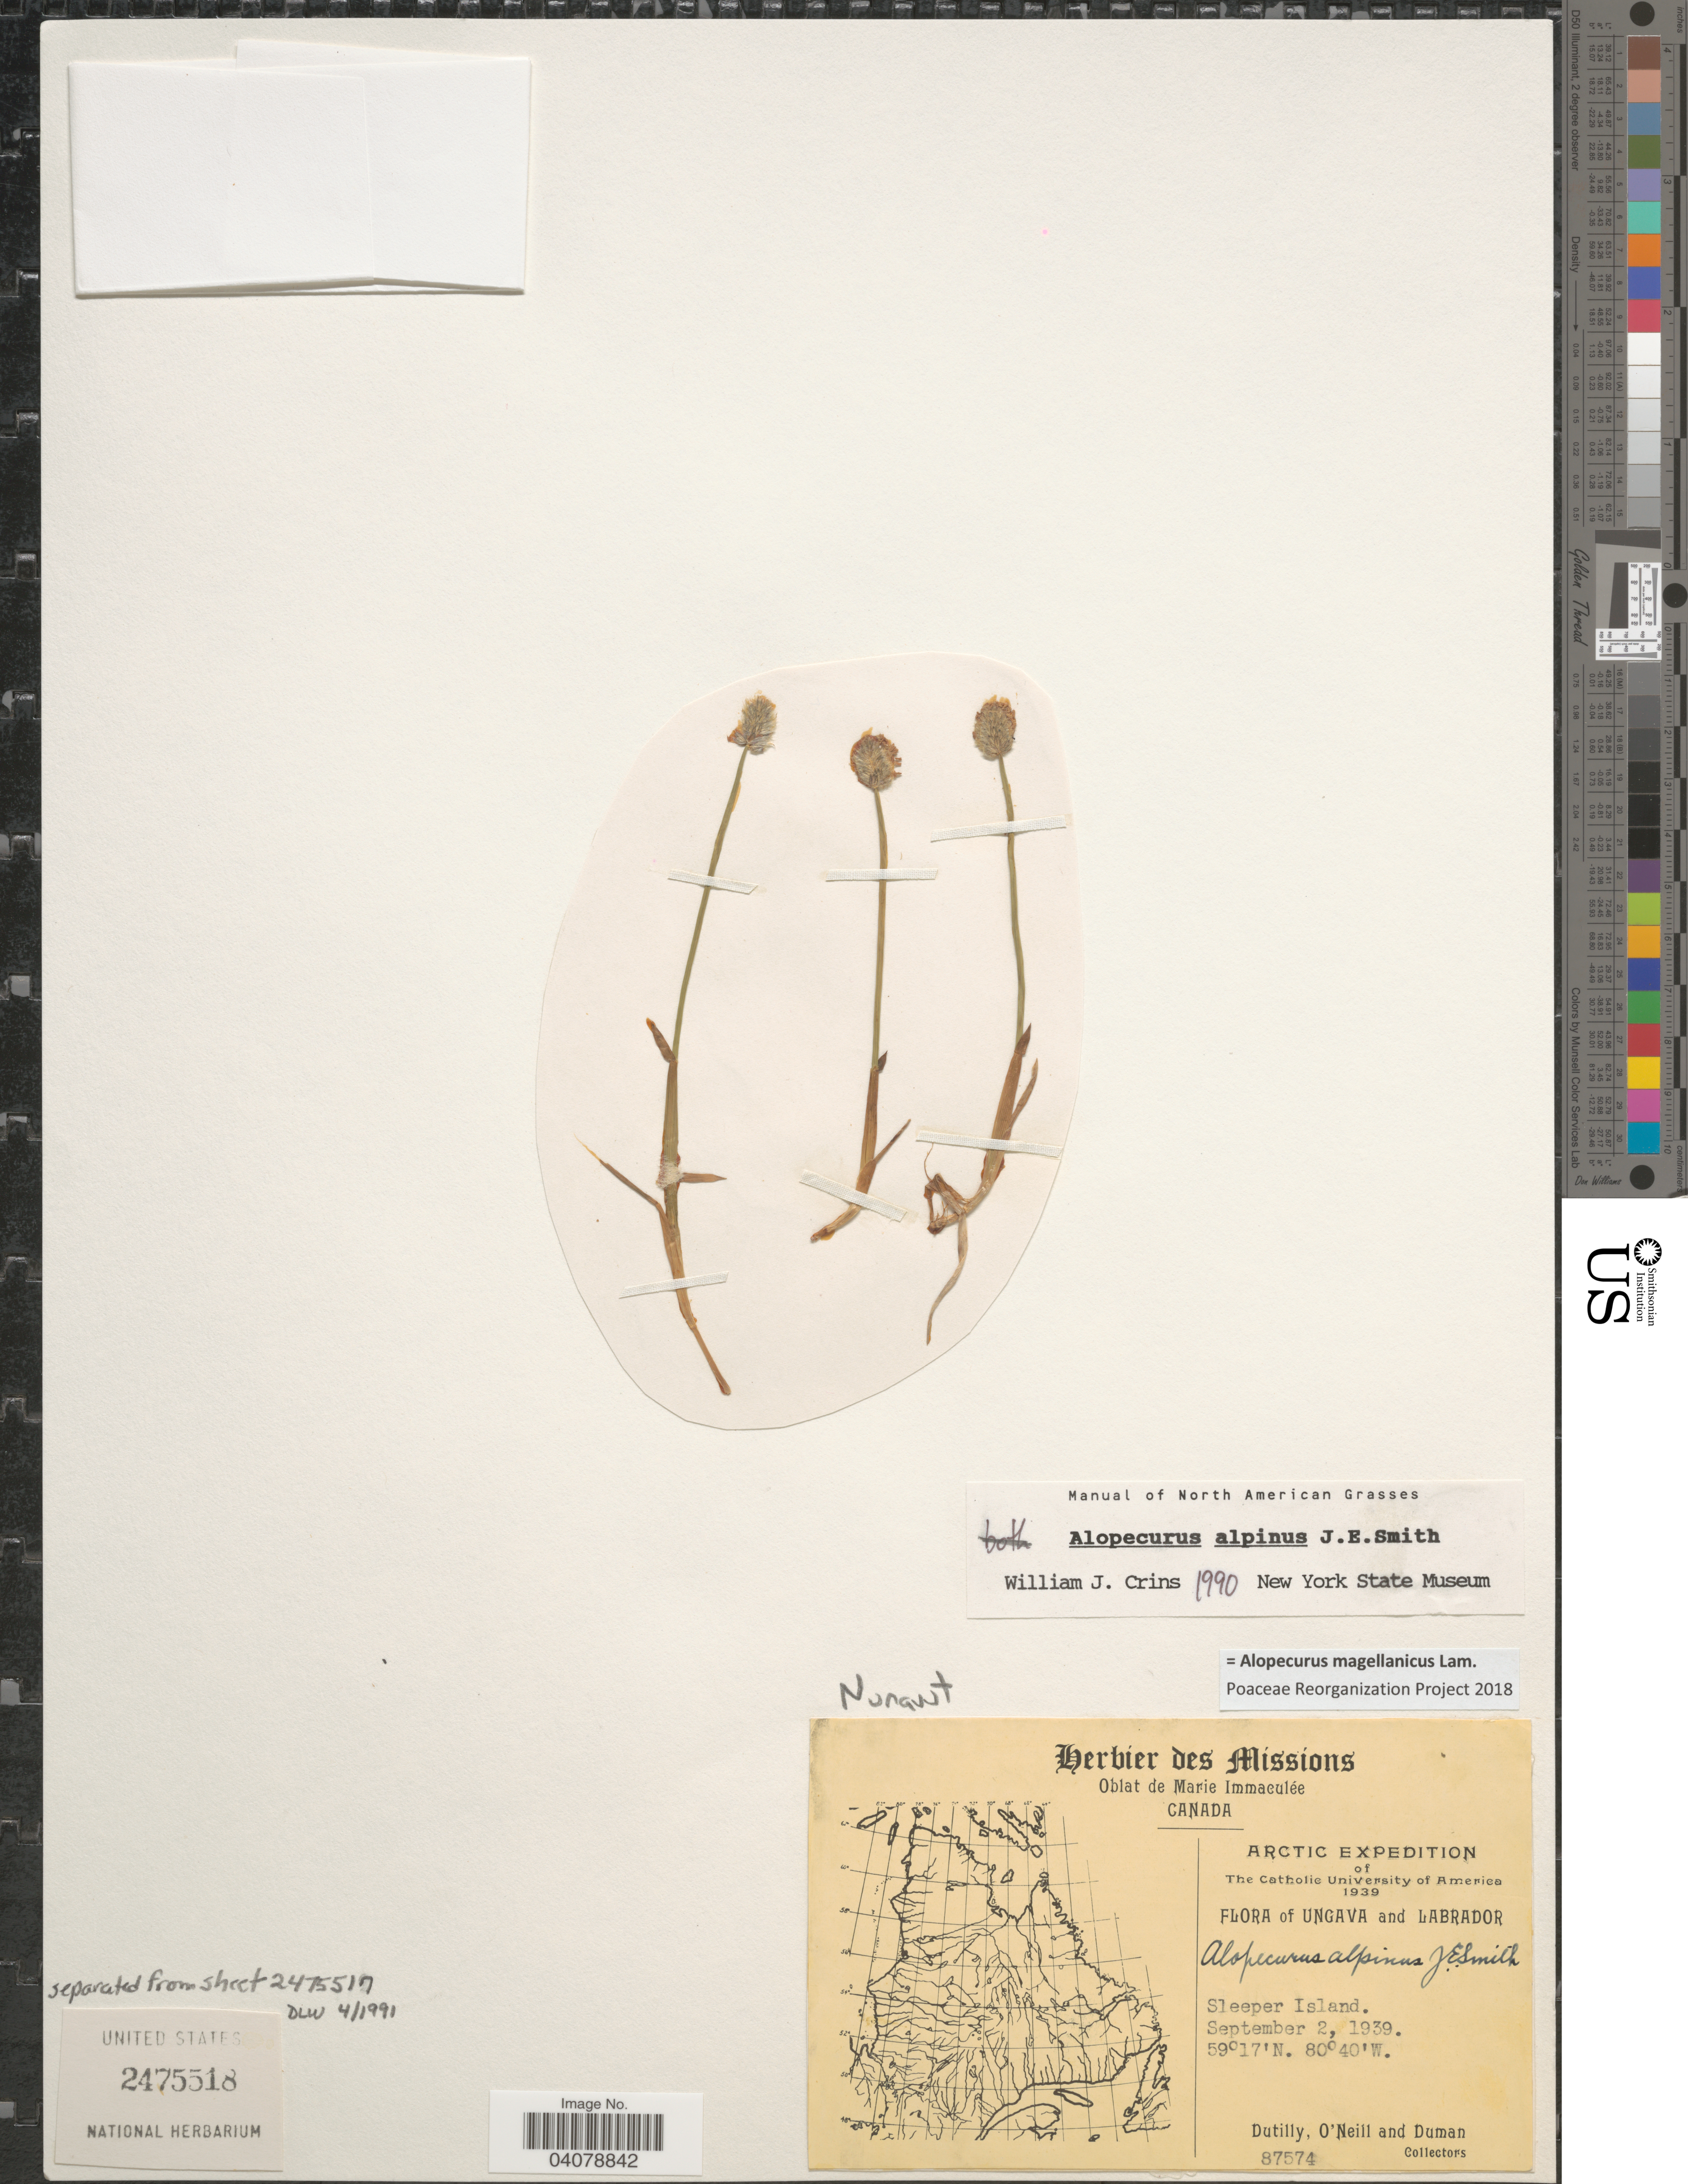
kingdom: Plantae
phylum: Tracheophyta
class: Liliopsida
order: Poales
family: Poaceae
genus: Alopecurus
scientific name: Alopecurus magellanicus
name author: Lam.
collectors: -. Dutilly, -. O'Neill & -. Duman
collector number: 87574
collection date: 1939-09-02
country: Canada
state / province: Nunavut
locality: Nunavut. Arctic Expedition of The Catholic University of America. Ungava and Labrador. Sleeper Island.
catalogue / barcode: US 2475518